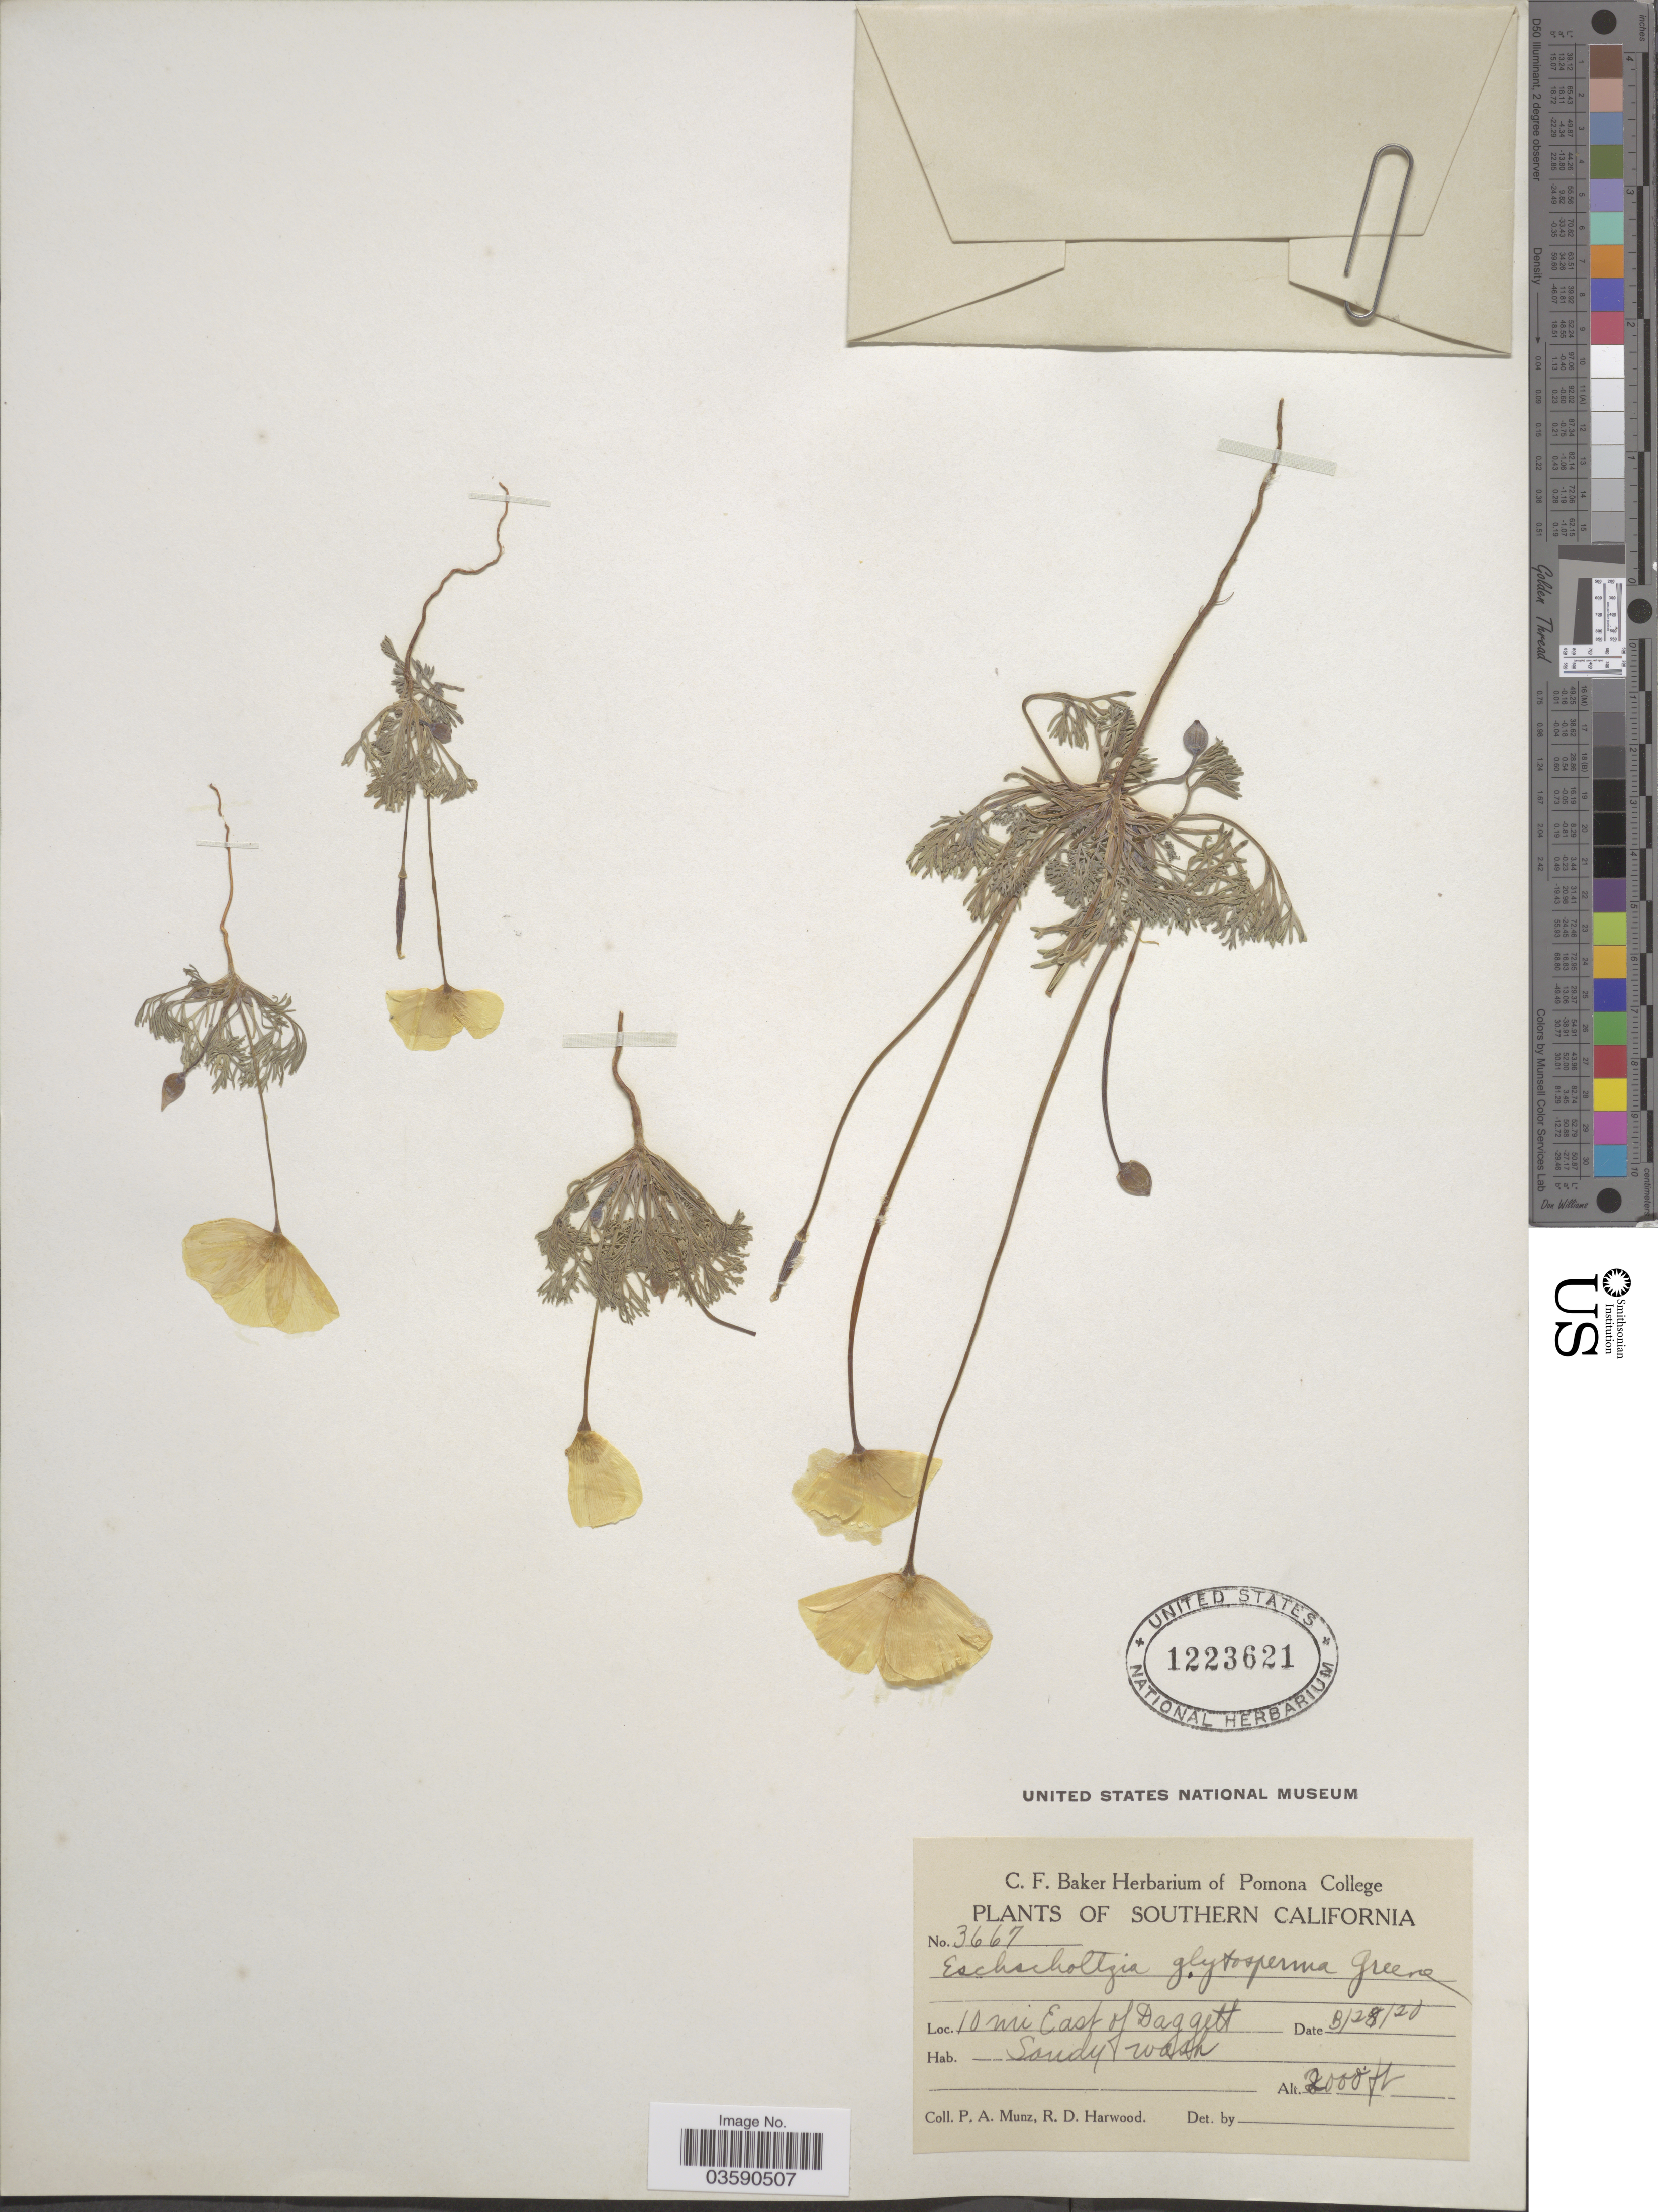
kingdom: Plantae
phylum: Tracheophyta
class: Magnoliopsida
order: Ranunculales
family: Papaveraceae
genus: Eschscholzia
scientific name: Eschscholzia glyptosperma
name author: Greene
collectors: P. A. Munz & R. Harwood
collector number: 3667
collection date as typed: Transcribed d/m/y: 29/8/20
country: United States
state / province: California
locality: Southern California. 10 mi East of Daggett.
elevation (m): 610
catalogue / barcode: US 1223621